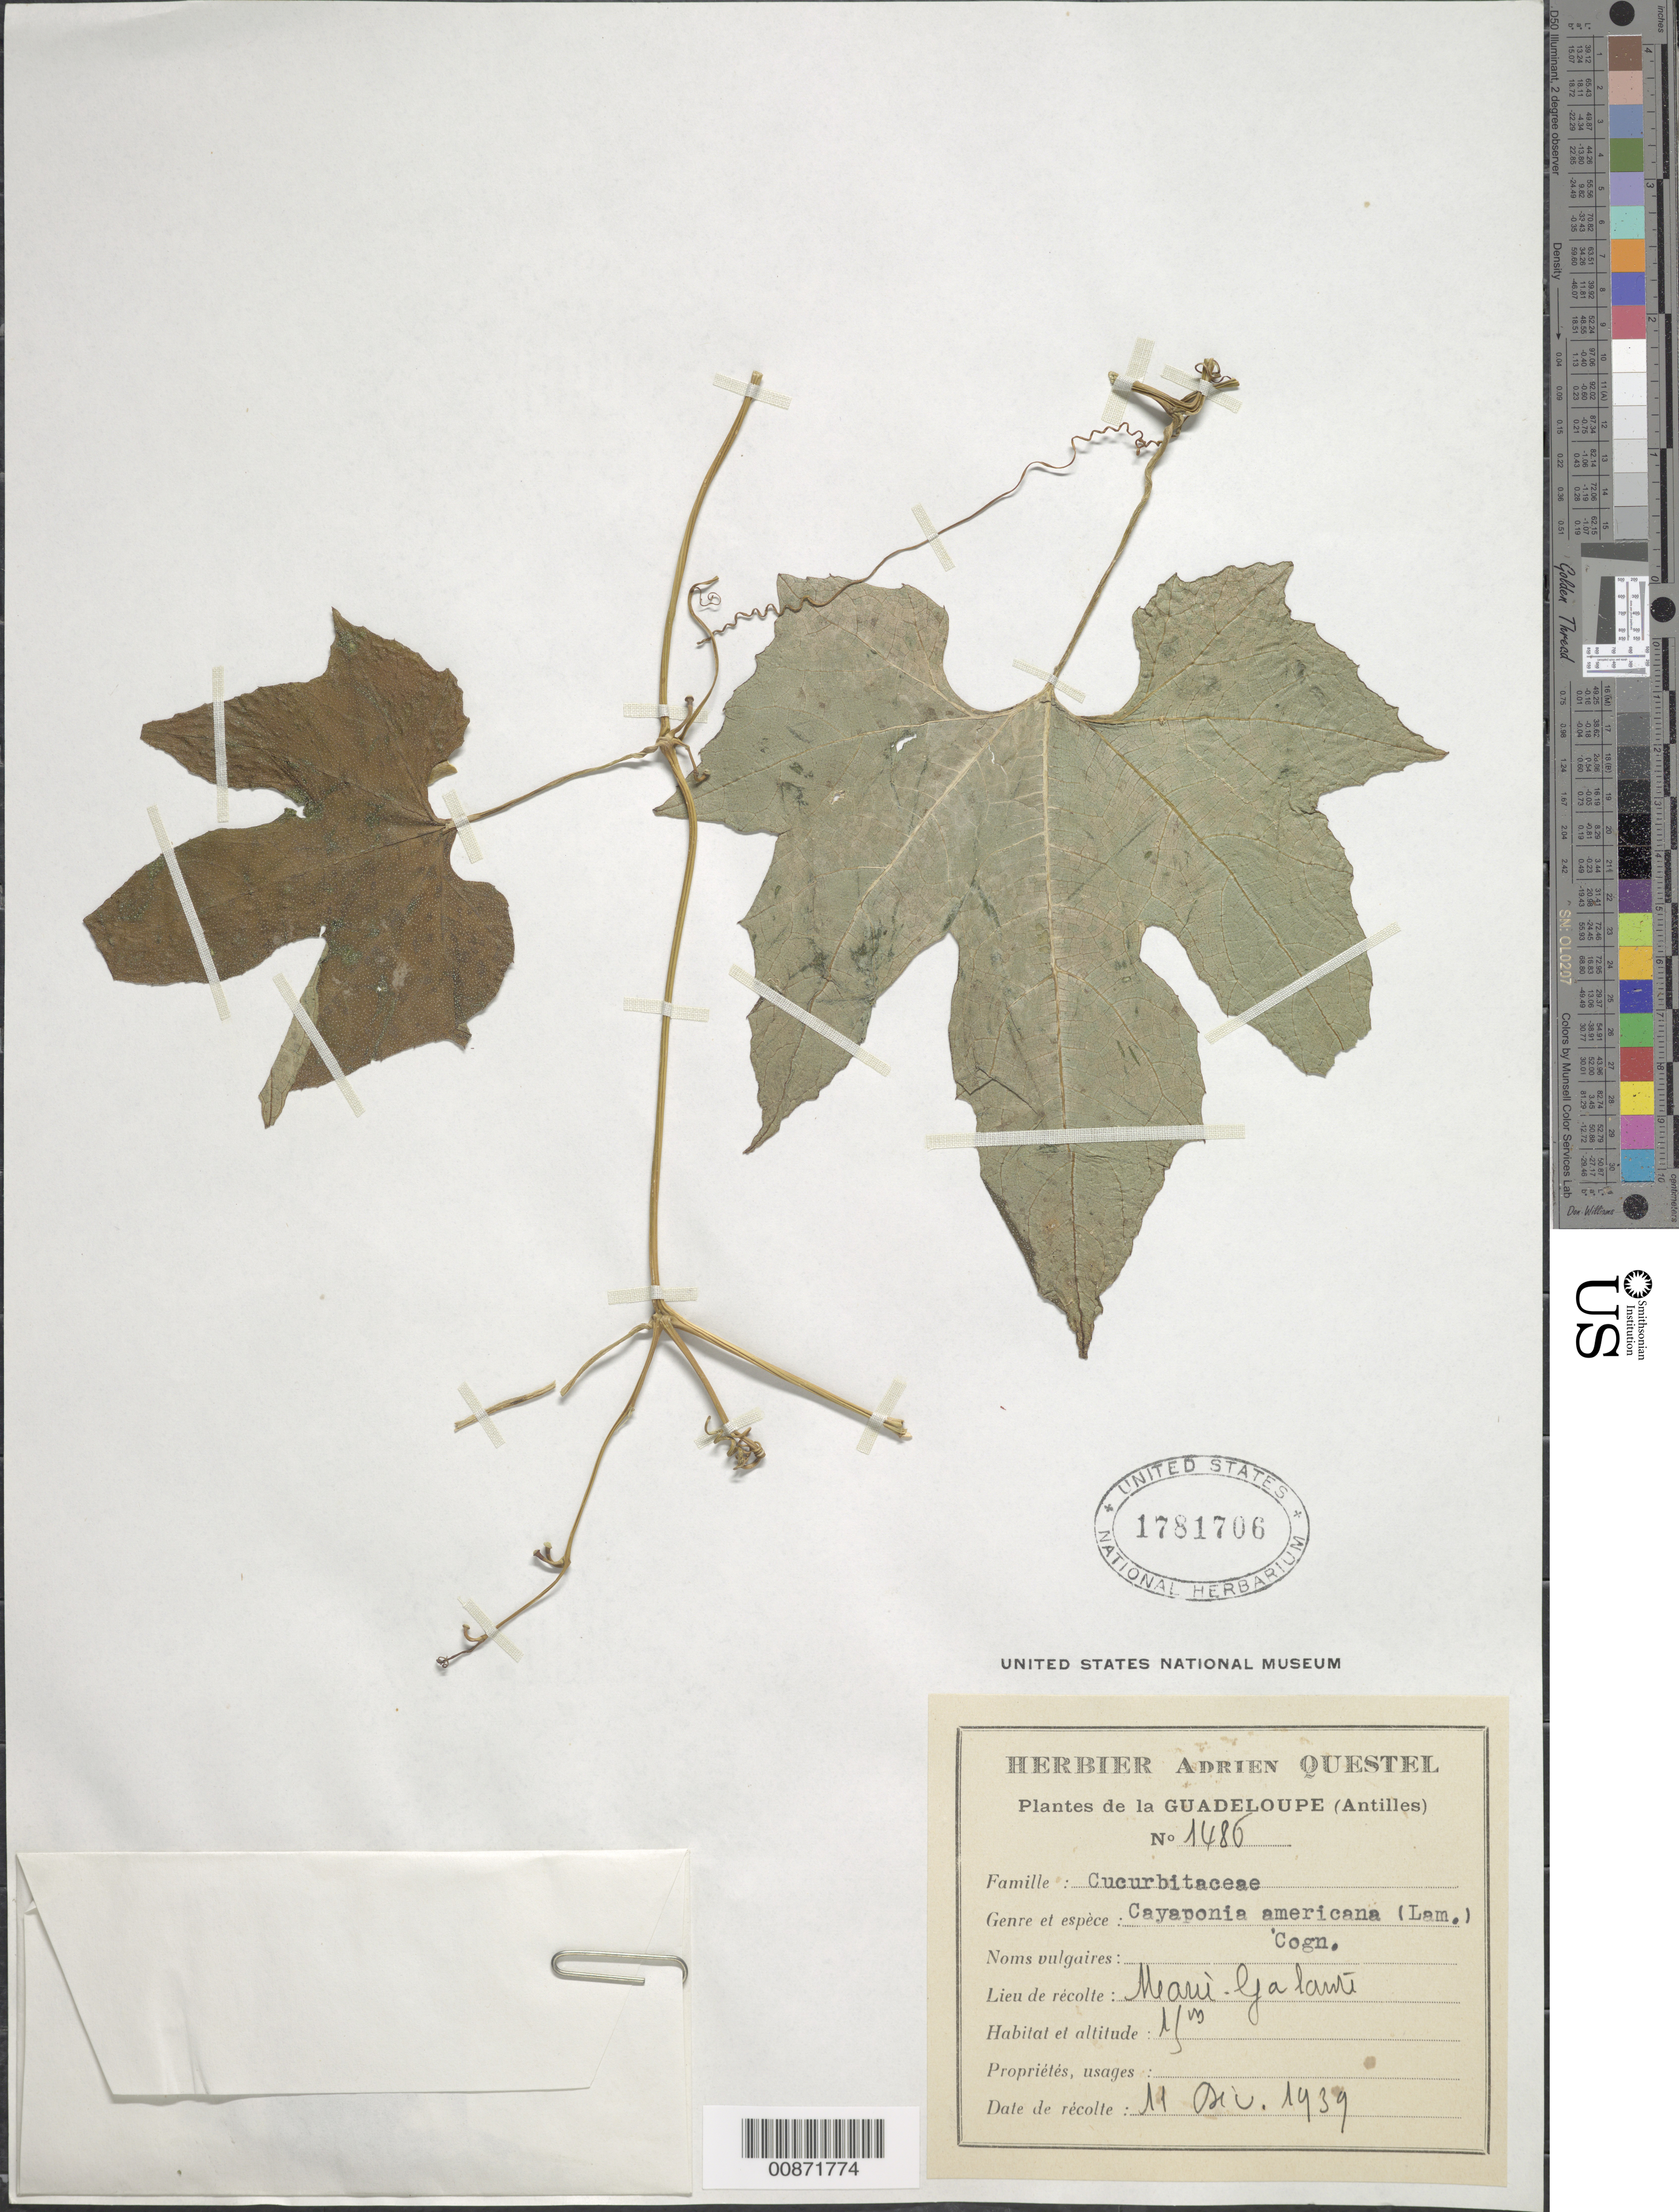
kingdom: Plantae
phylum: Tracheophyta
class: Magnoliopsida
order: Cucurbitales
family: Cucurbitaceae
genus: Cayaponia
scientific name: Cayaponia americana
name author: (Lam.) Cogn.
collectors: A. Questel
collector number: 1480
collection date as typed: Nov 1939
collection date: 1939-11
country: Guadeloupe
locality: Marie Galante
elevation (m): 18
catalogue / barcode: US 1781706